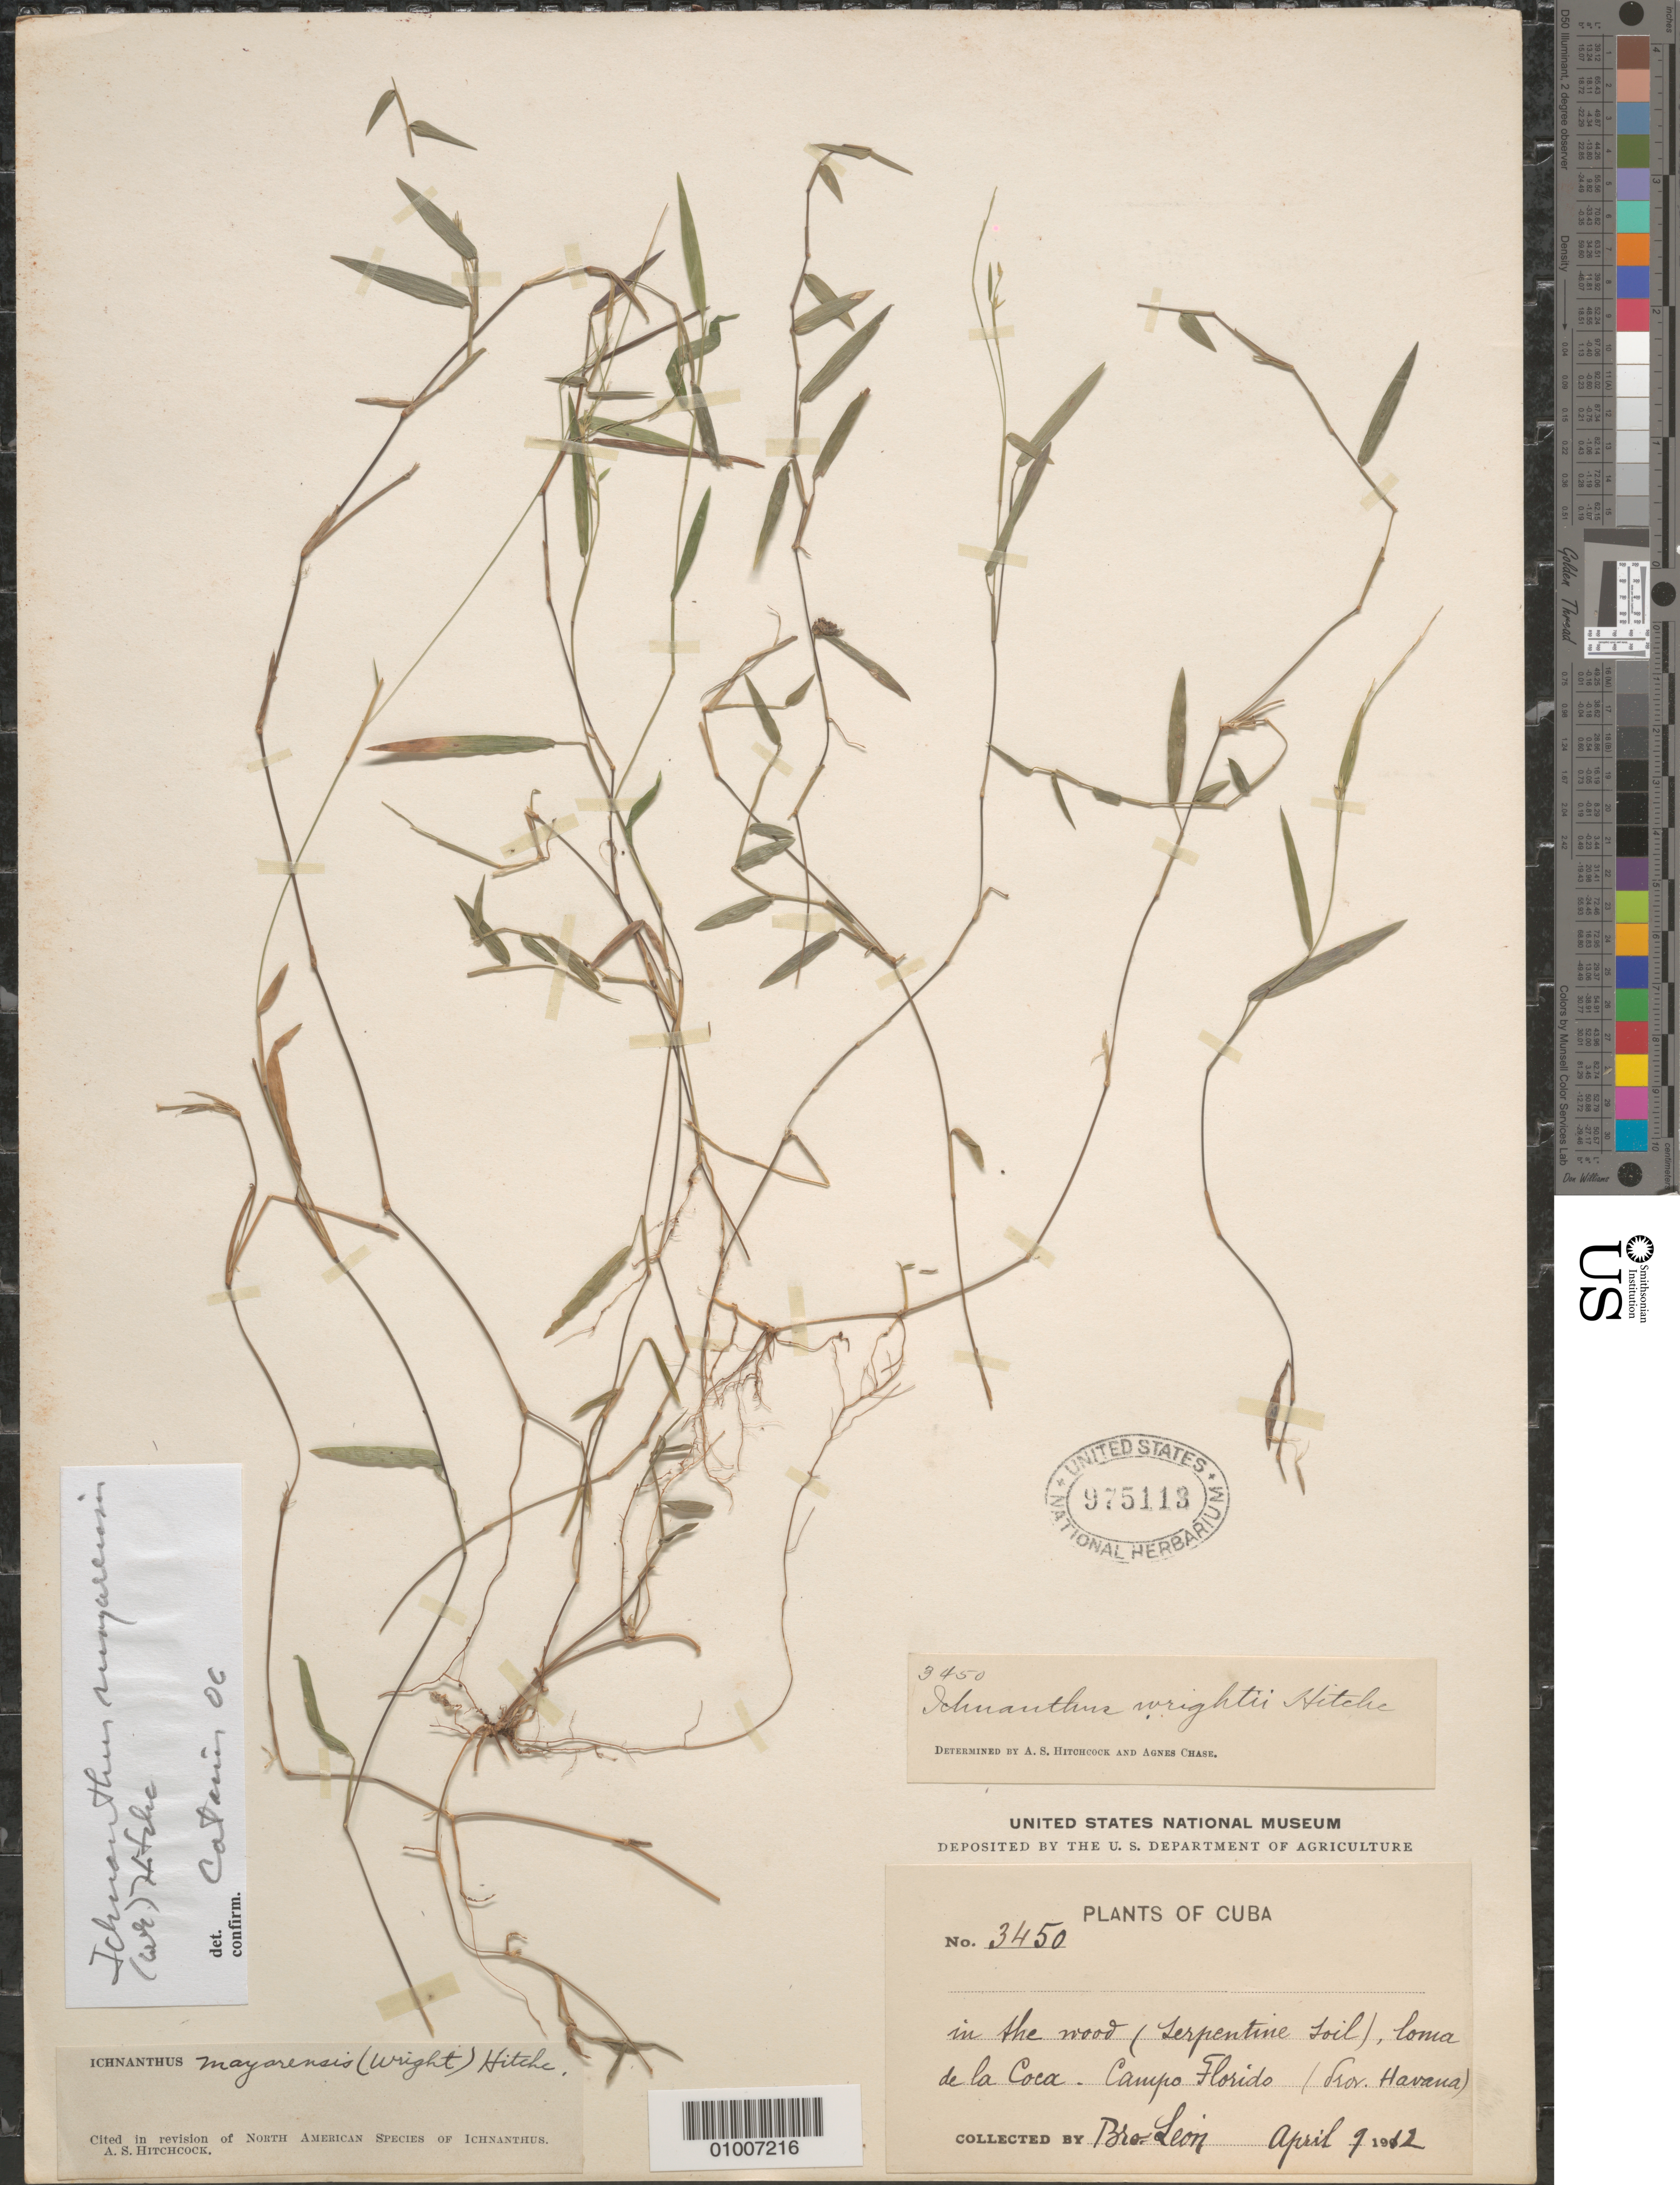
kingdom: Plantae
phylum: Tracheophyta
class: Liliopsida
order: Poales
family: Poaceae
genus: Ichnanthus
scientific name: Ichnanthus mayarensis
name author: (C. Wright) Hitchc.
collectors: Bro. León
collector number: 3450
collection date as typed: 09 Apr 1912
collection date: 1912-04-09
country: Cuba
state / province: La Habana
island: Cuba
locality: Habana, lama de la Coca Campo Florido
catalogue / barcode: US 975113